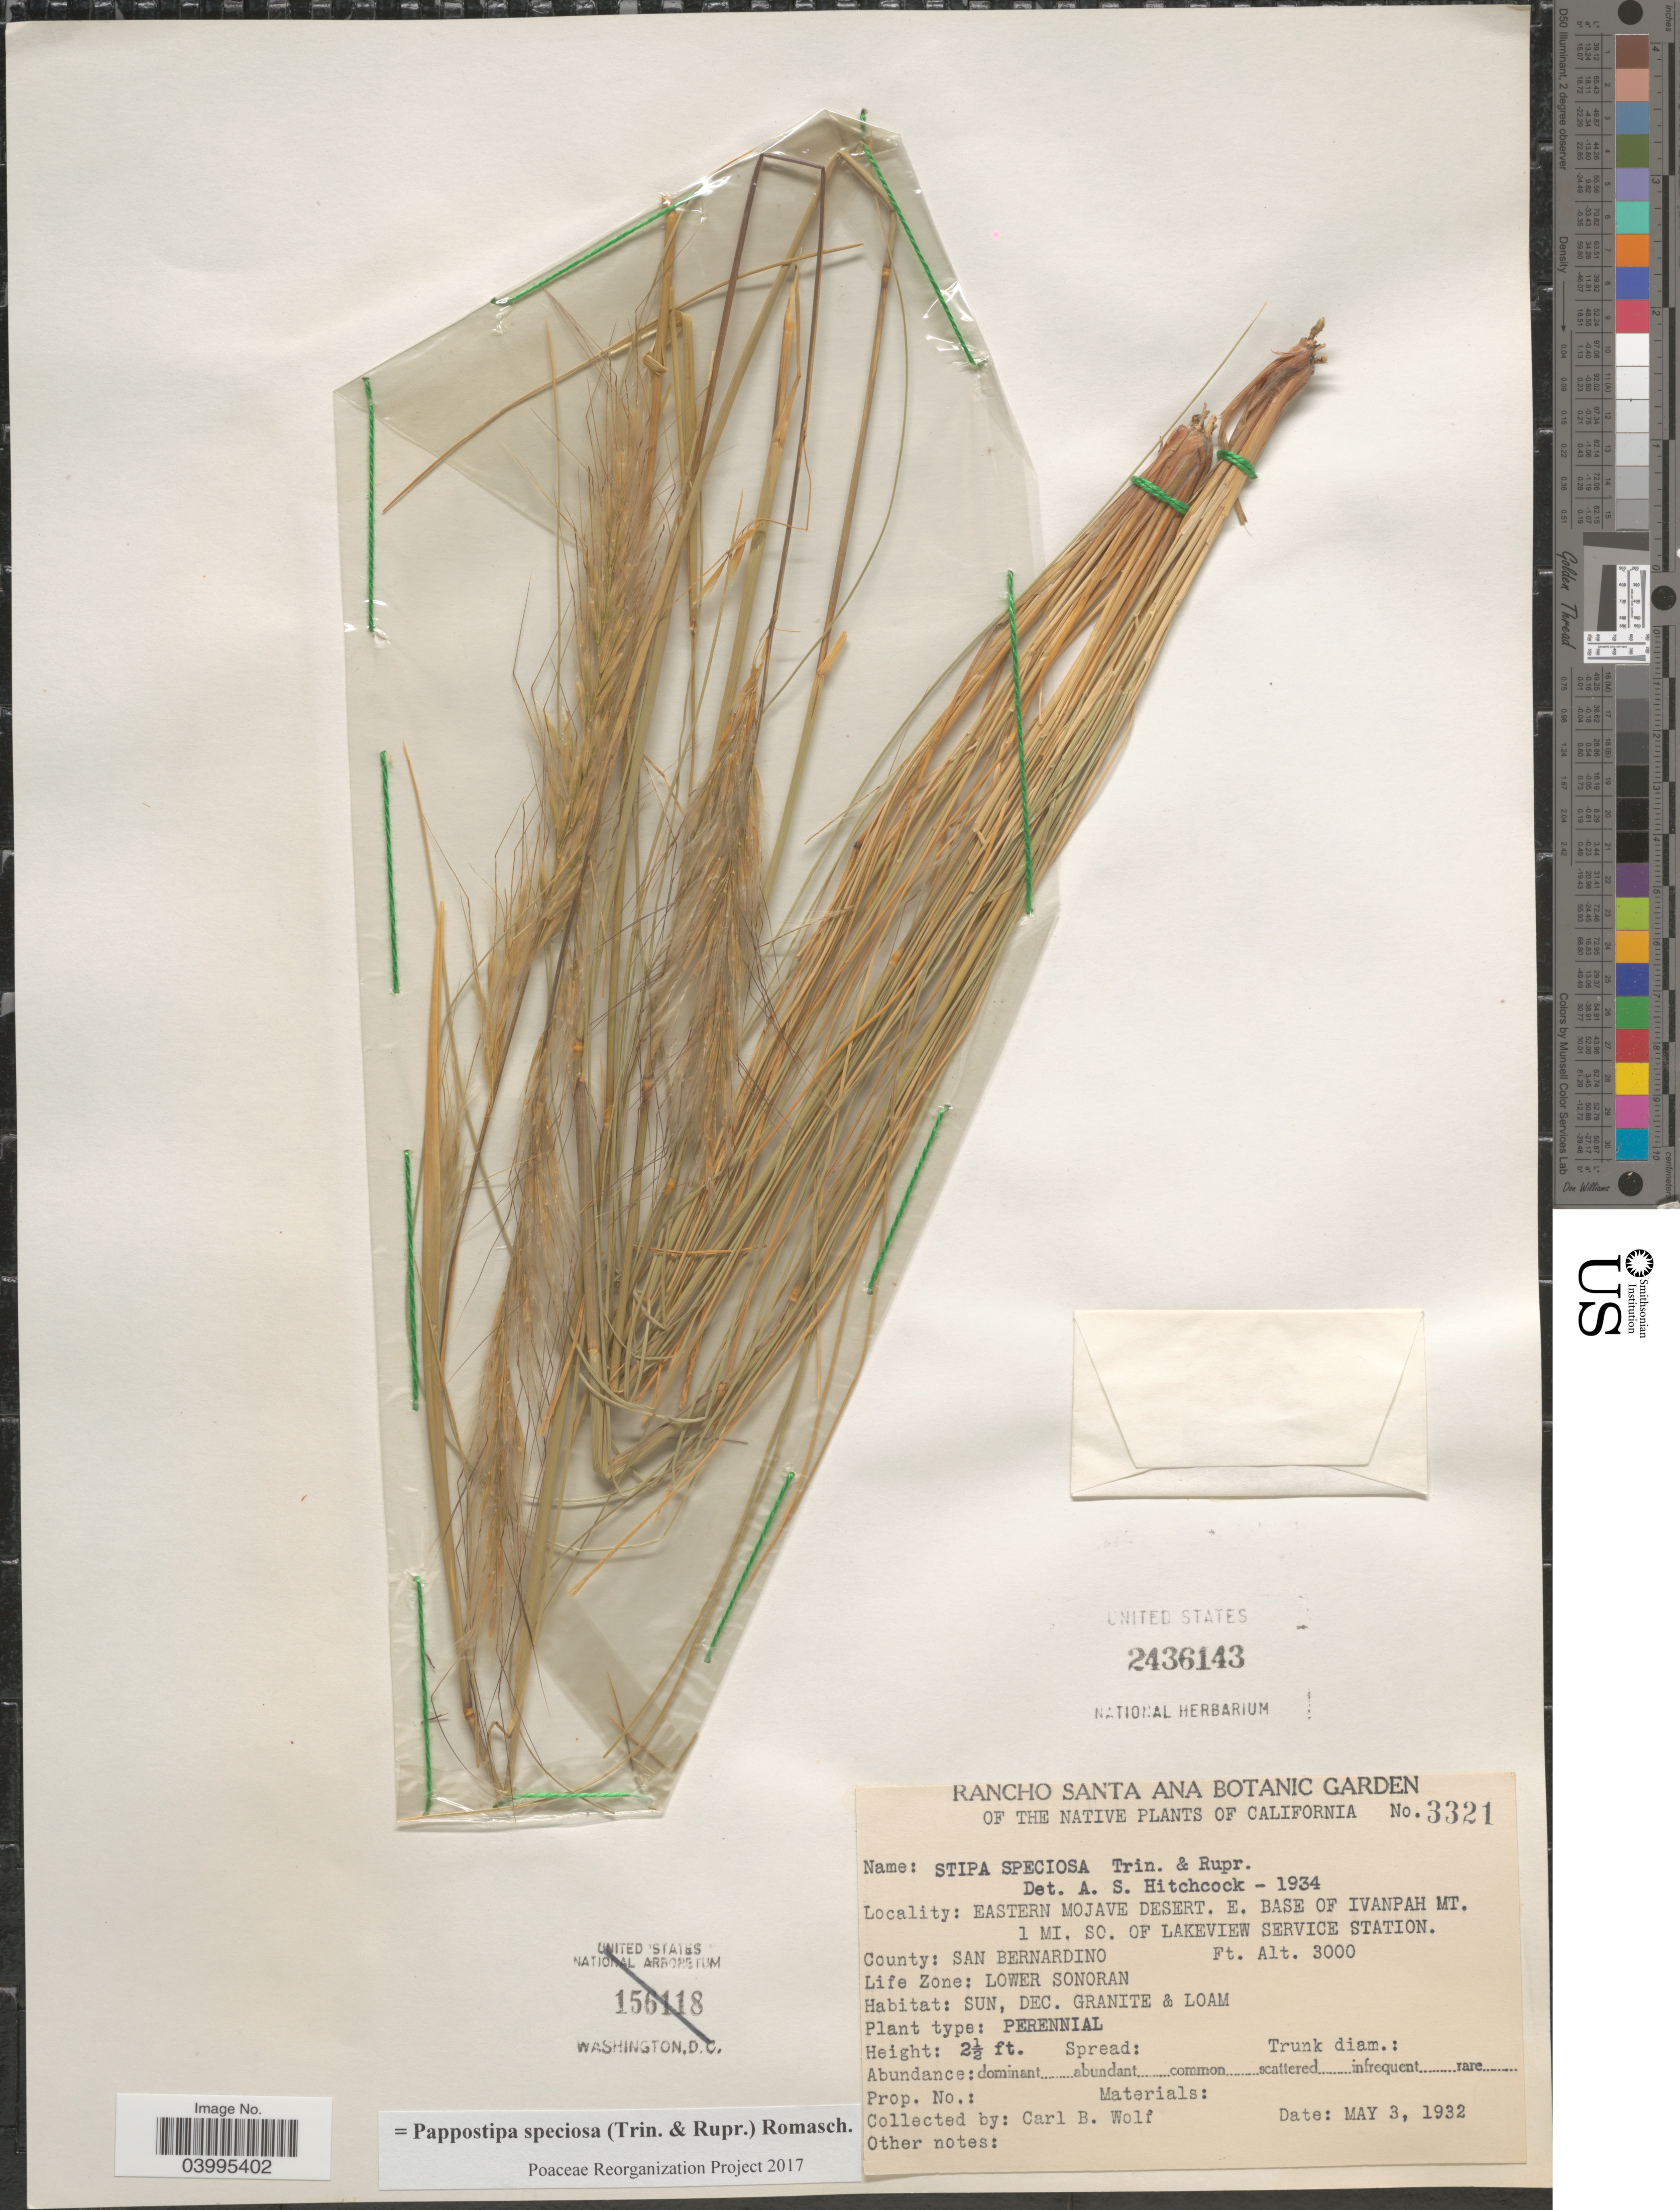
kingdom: Plantae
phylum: Tracheophyta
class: Liliopsida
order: Poales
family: Poaceae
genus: Pappostipa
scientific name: Pappostipa speciosa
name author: (Trin. & Rupr.) Romasch.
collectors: C. B. Wolf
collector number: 3321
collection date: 1932-05-03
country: United States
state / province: California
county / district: San Bernardino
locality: Eastern Mojave Desert. E. base of Ivanpah Mt. 1 mi. so. of Lakeview Service Station. County: San Bernardino. Life Zone: Upper Sonoran.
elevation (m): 914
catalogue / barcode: US 2436143